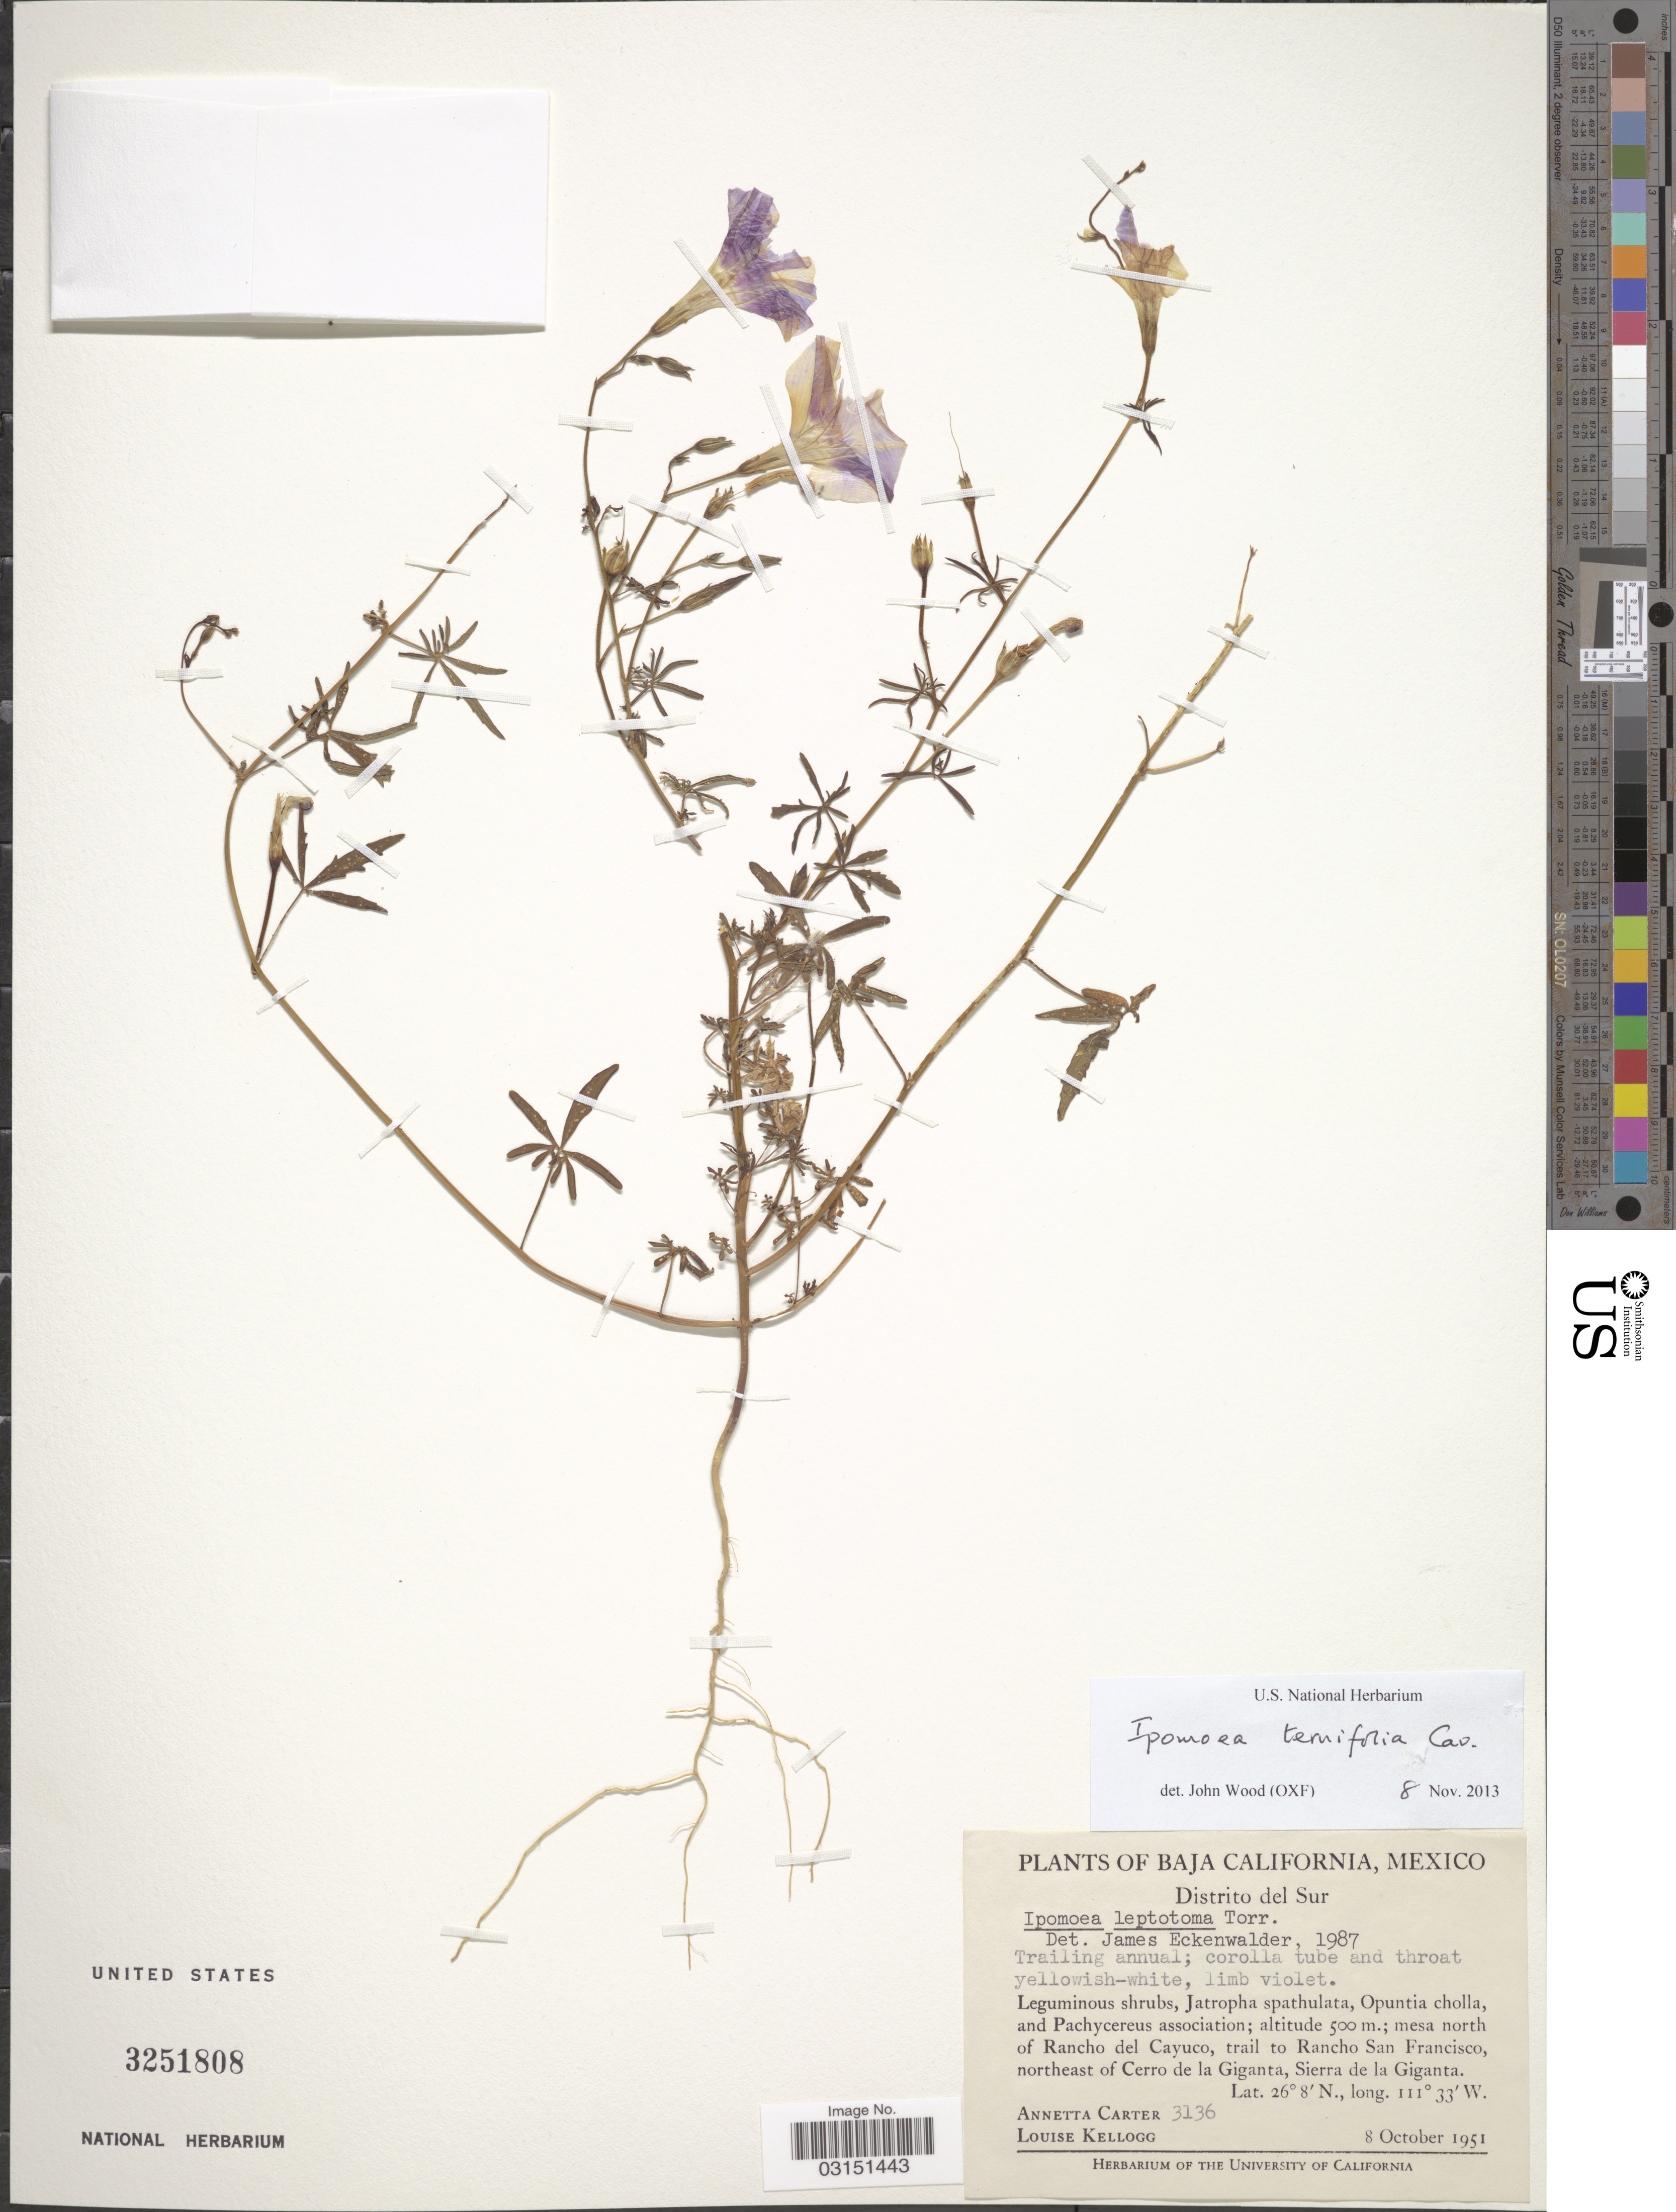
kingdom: Plantae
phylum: Tracheophyta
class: Magnoliopsida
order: Solanales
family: Convolvulaceae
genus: Ipomoea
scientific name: Ipomoea ternifolia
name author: Cav.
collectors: A. Carter & L. Kellogg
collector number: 3136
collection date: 1951-10-08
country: Mexico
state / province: Baja California Sur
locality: Distrito del Sur. Mesa north of Rancho del Cayuco, trail to Rancho San Francisco, northeast of Cerro de la Giganta, Sierra de la Giganta.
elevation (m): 500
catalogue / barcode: US 3251808